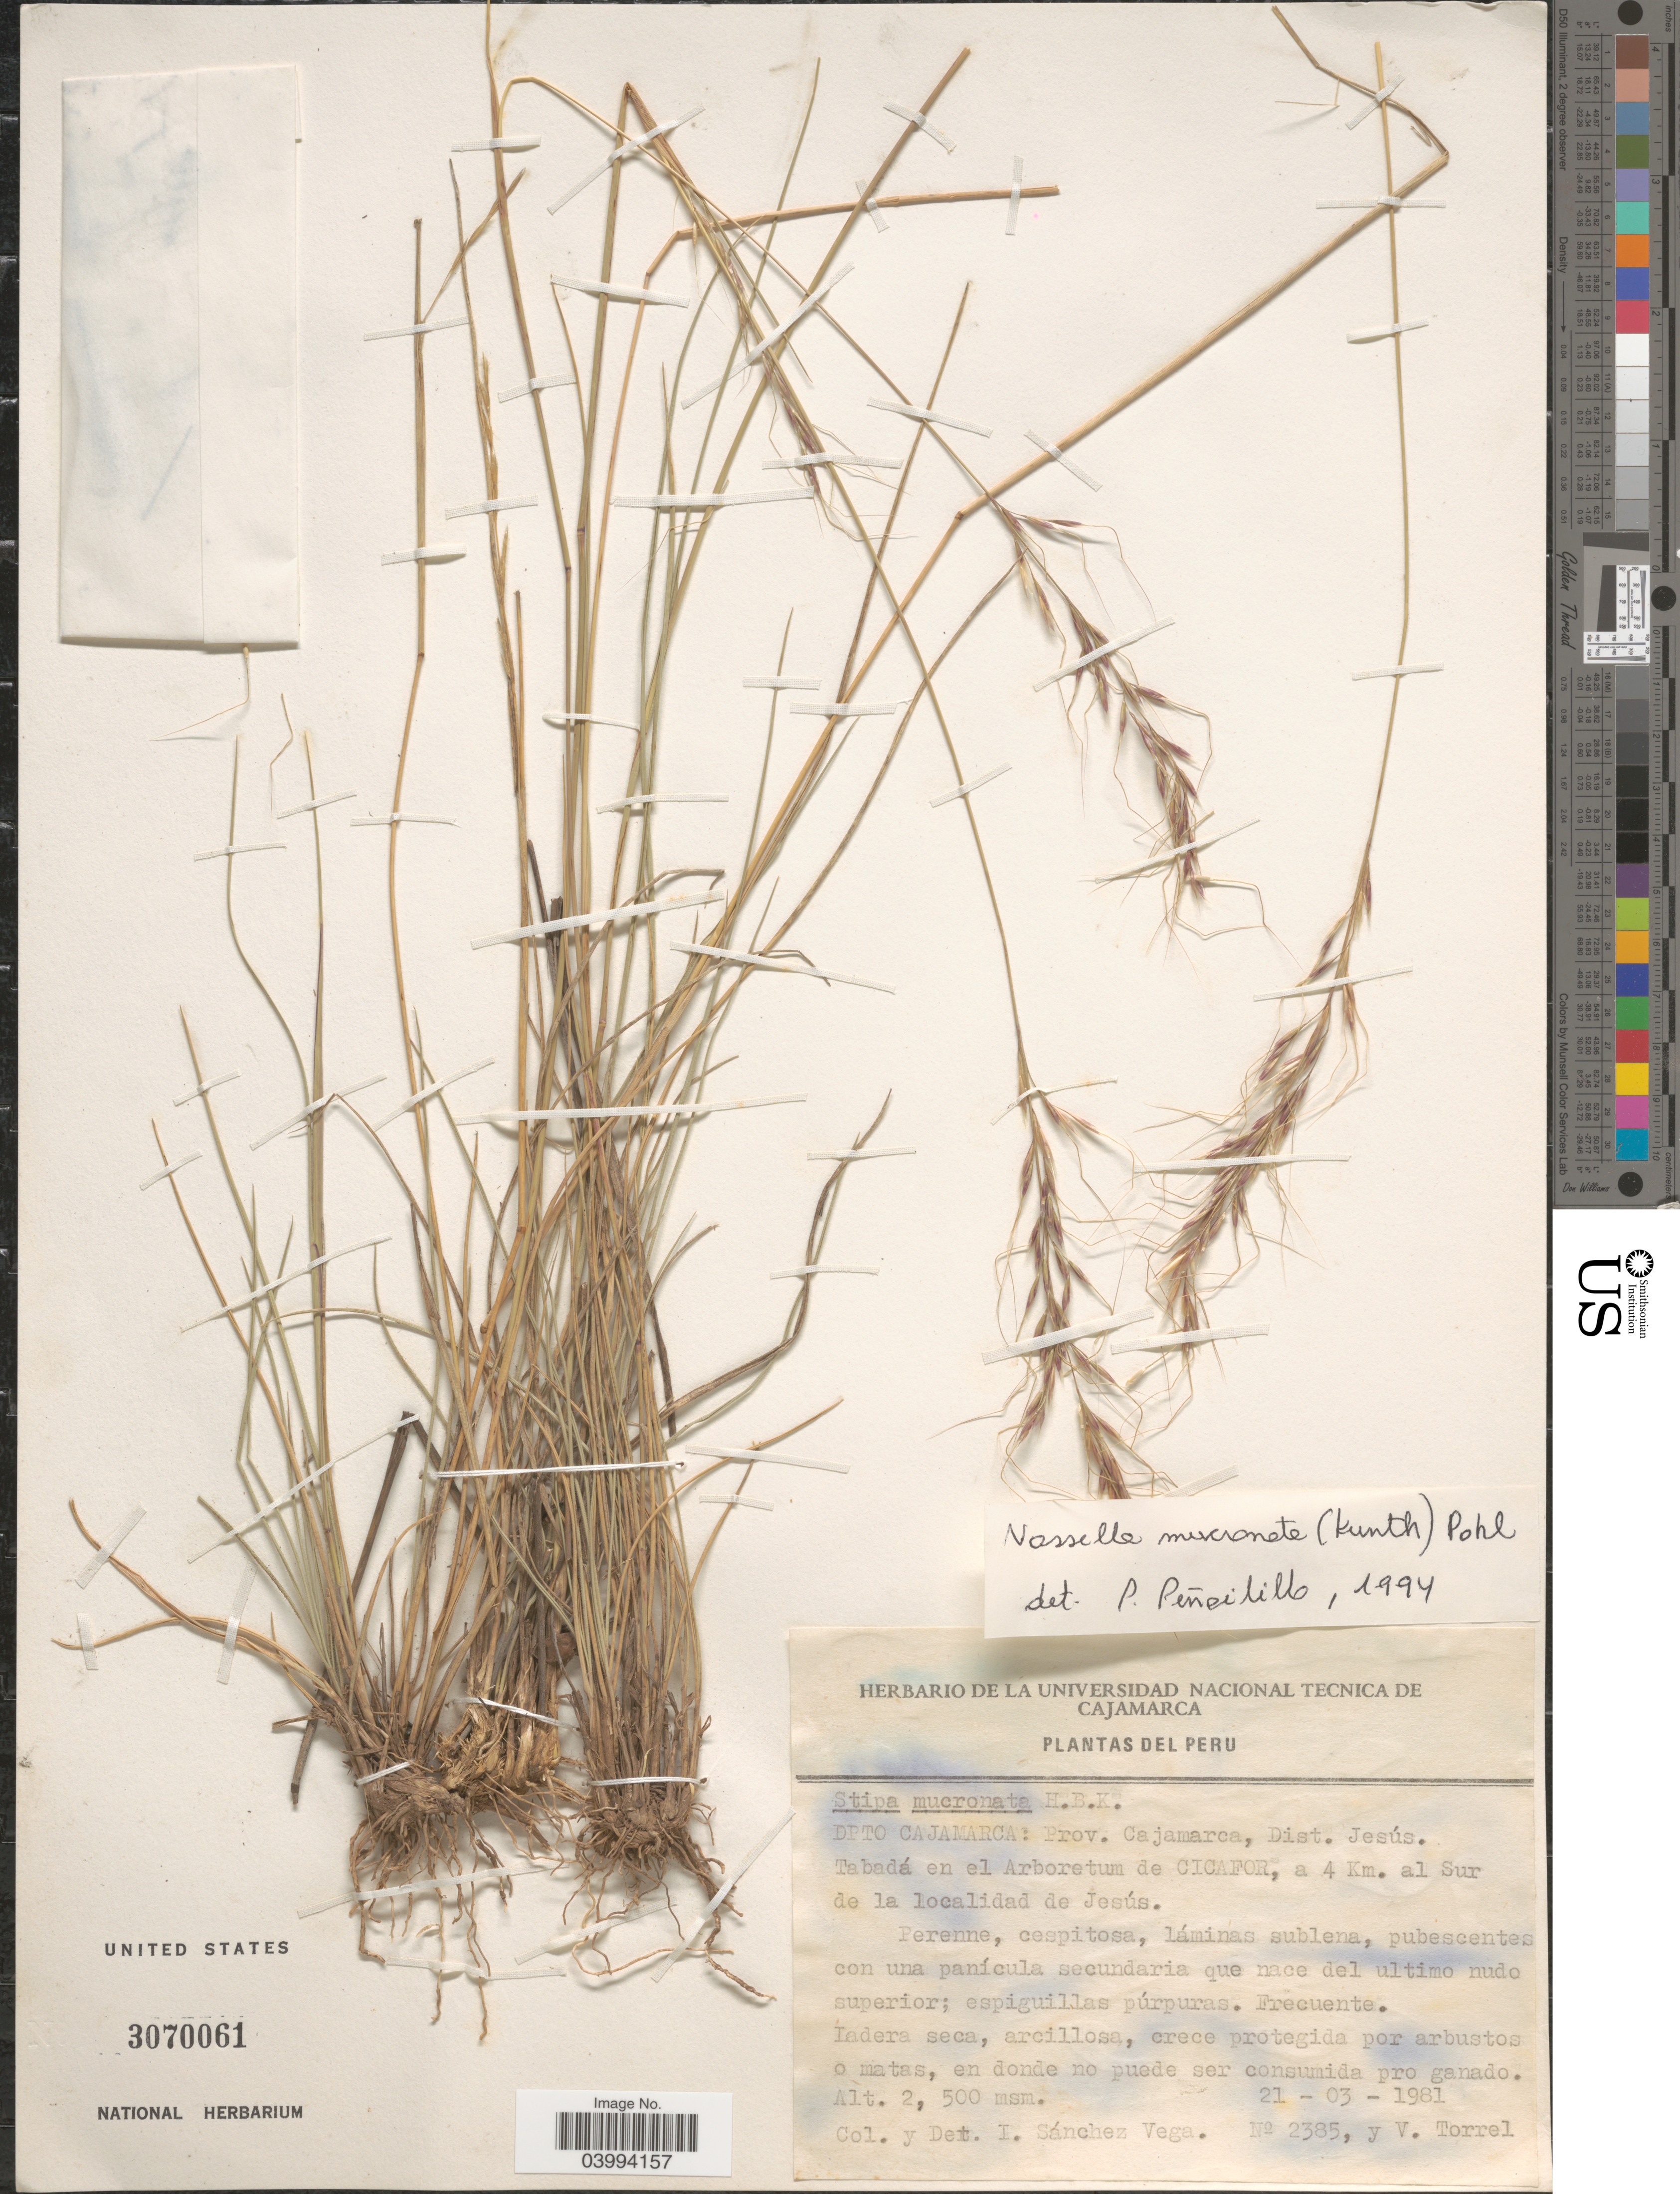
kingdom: Plantae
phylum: Tracheophyta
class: Liliopsida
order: Poales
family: Poaceae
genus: Nassella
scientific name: Nassella mucronata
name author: (Kunth) R.W. Pohl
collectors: I. Sánchez Vega & V. Torrel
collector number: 2385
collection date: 1981-03-21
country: Peru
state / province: Cajamarca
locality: Dpto Cajamarca: Prov. Cajamarca, Dist. Jesús. Tabadá en el Arboretum de Cicafor, a 4 Km. al Sur de la localidad de Jesús.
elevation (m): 2500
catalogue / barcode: US 3070061